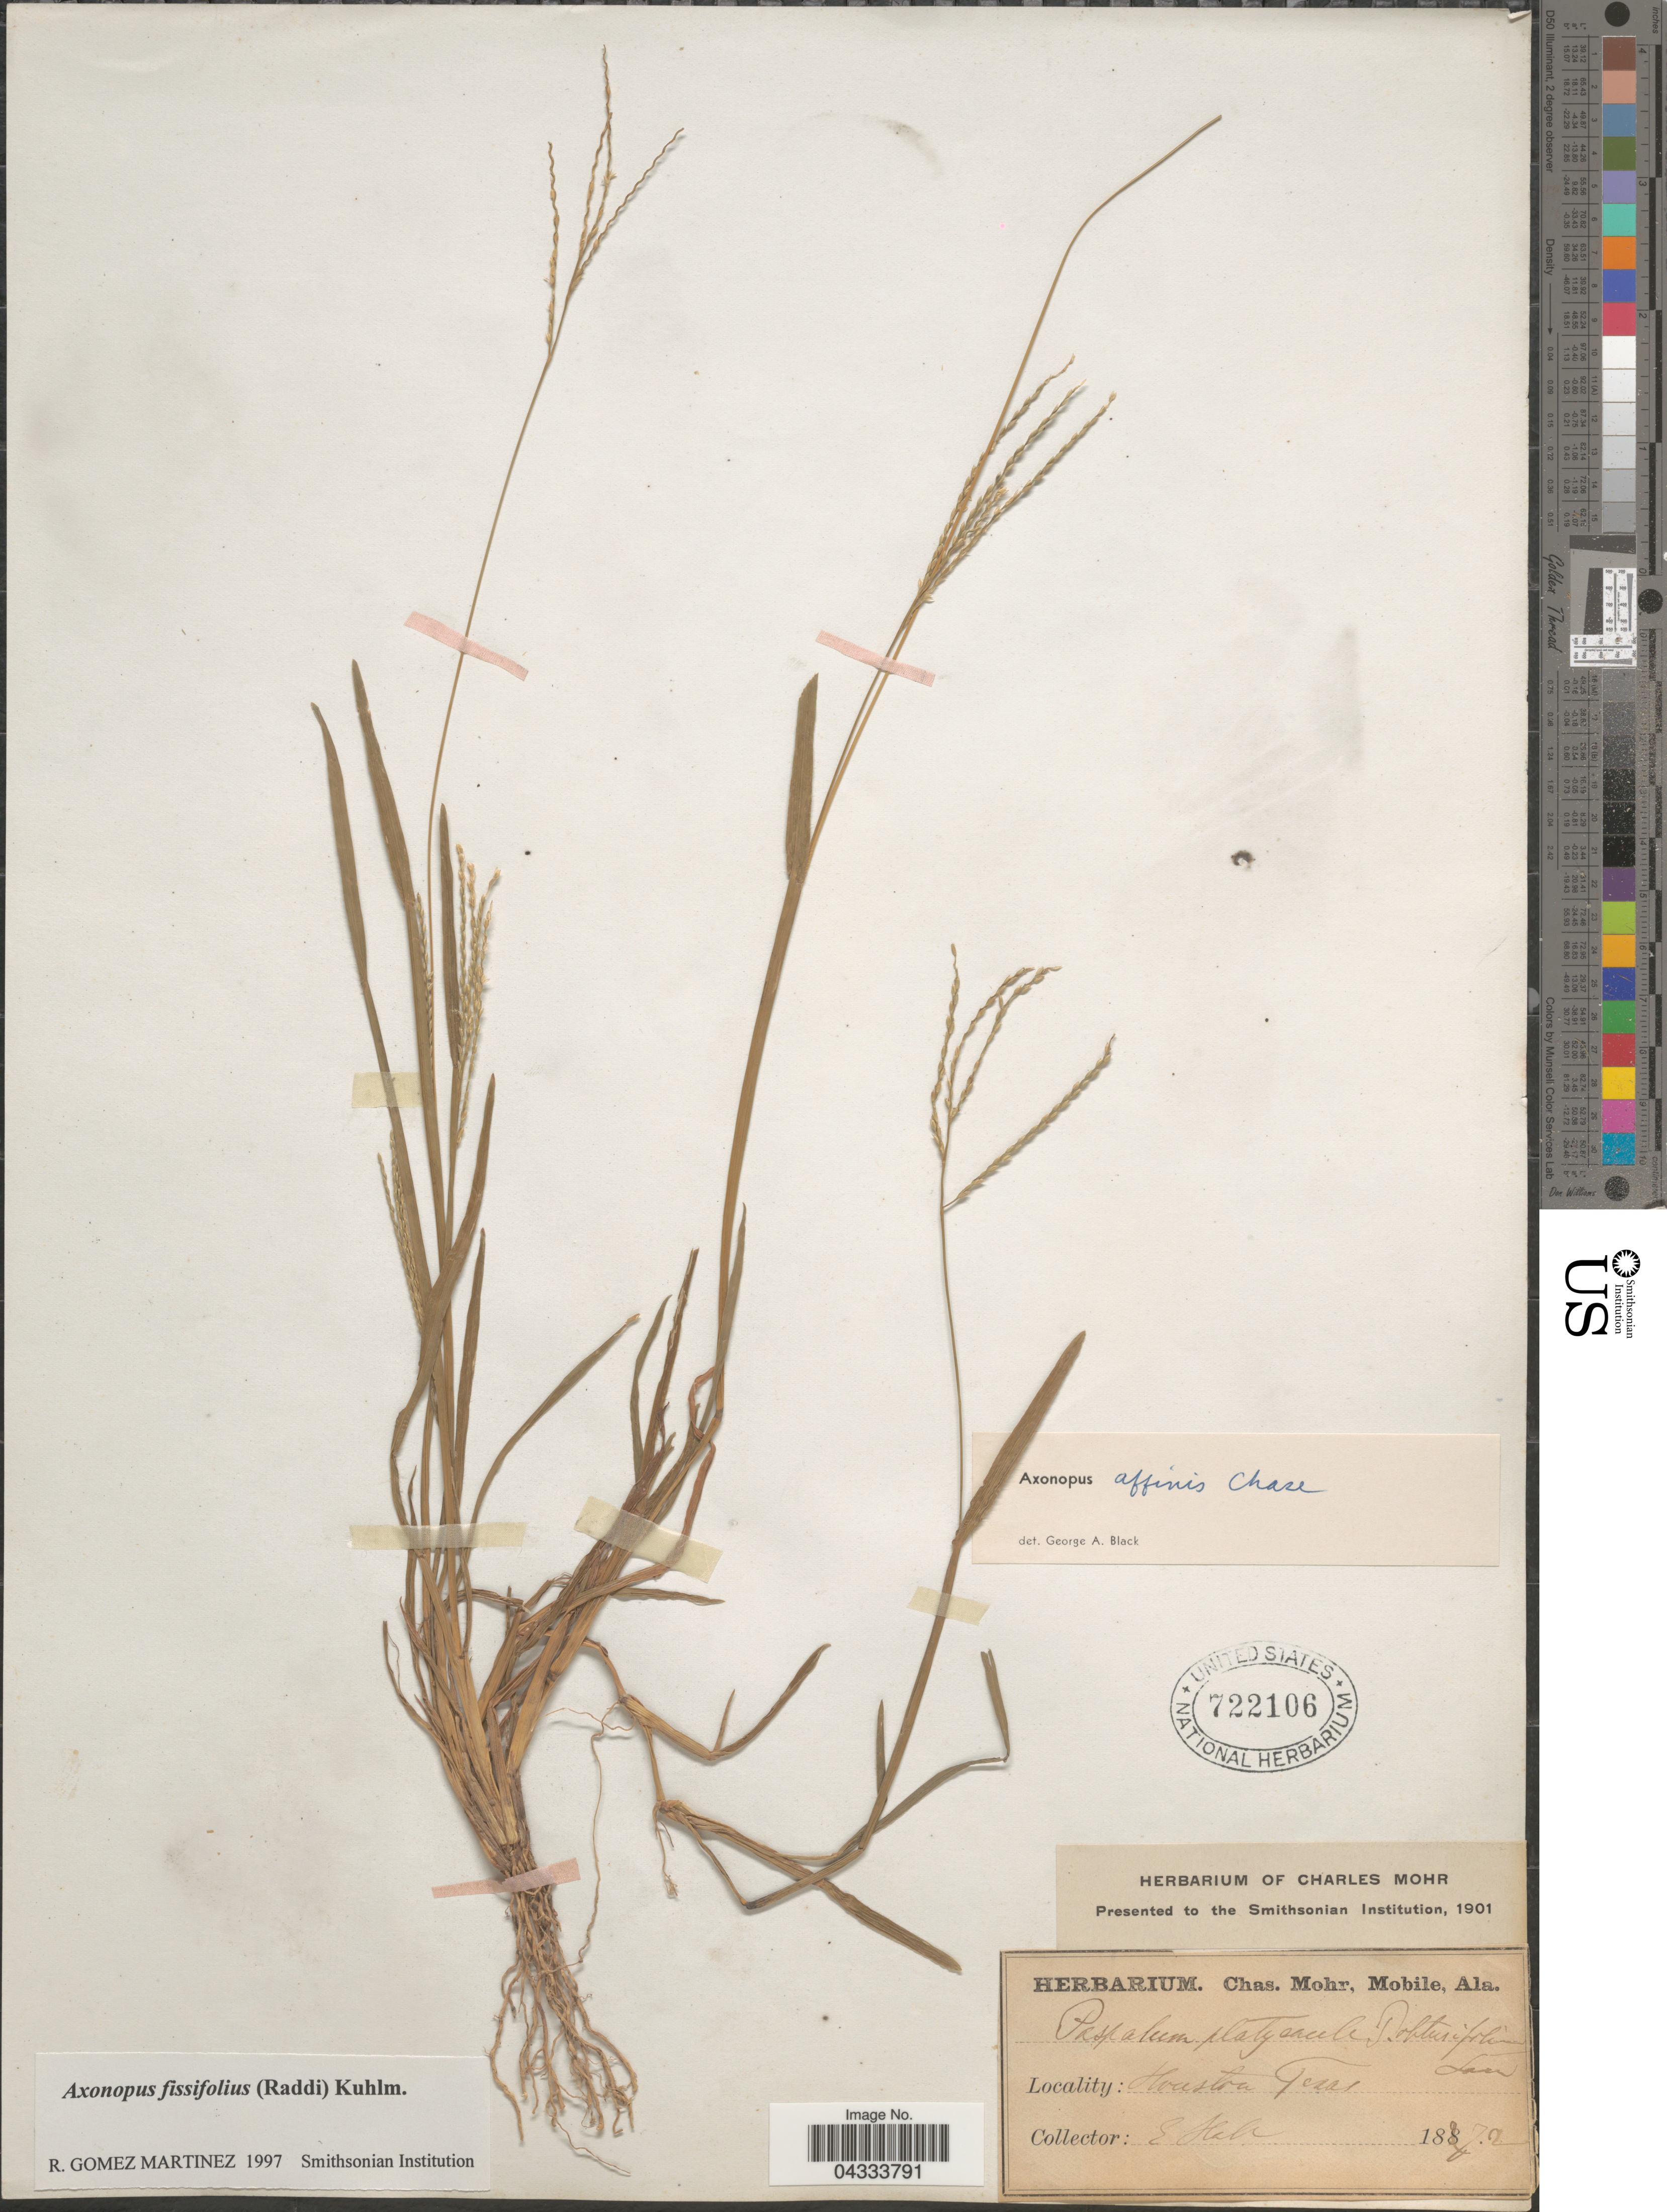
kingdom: Plantae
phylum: Tracheophyta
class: Liliopsida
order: Poales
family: Poaceae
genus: Axonopus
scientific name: Axonopus fissifolius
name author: (Raddi) Kuhlm.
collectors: E. Hall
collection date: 1872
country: United States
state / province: Texas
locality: Houston.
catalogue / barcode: US 722106